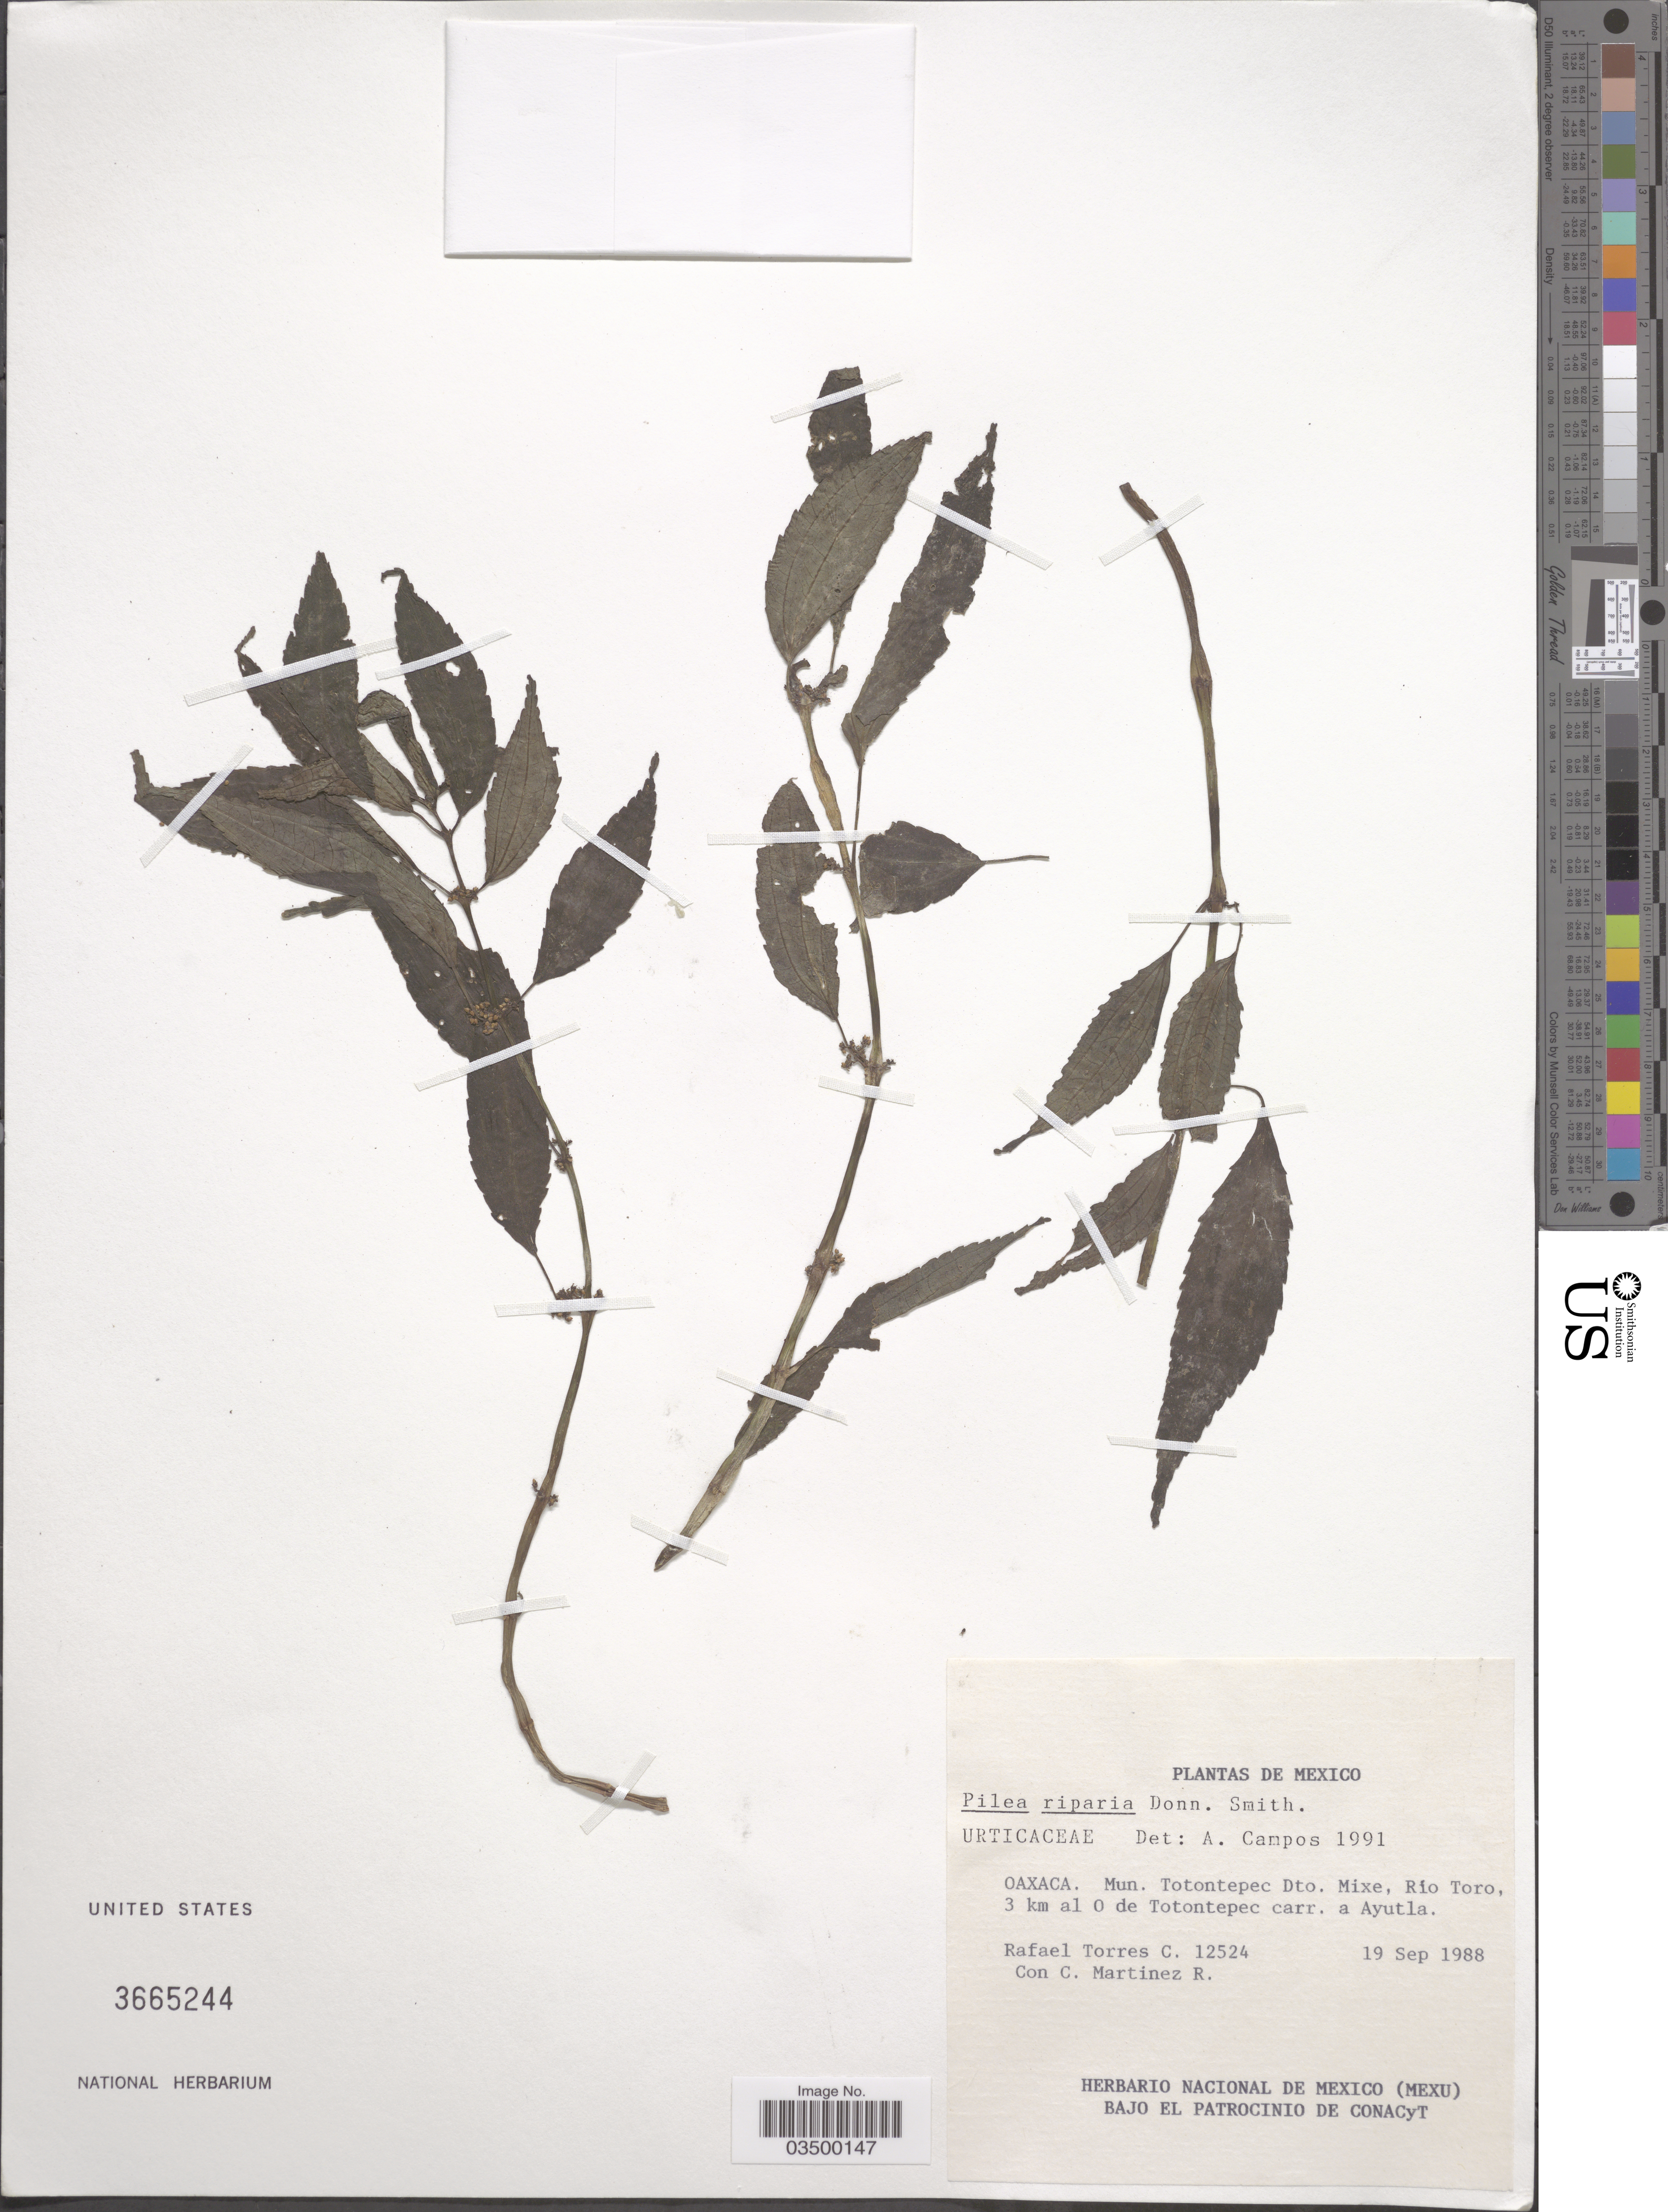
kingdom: Plantae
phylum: Tracheophyta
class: Magnoliopsida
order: Rosales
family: Urticaceae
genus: Pilea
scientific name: Pilea riparia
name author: Donn. Sm.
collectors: R. Torres C. & C. Martínez R.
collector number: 12524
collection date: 1988-09-19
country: Mexico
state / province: Oaxaca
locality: Mun. Totontepec Dto. Mixe, Río Toro, 3 km al O de Totontepec carr. a Ayutla.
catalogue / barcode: US 3665244